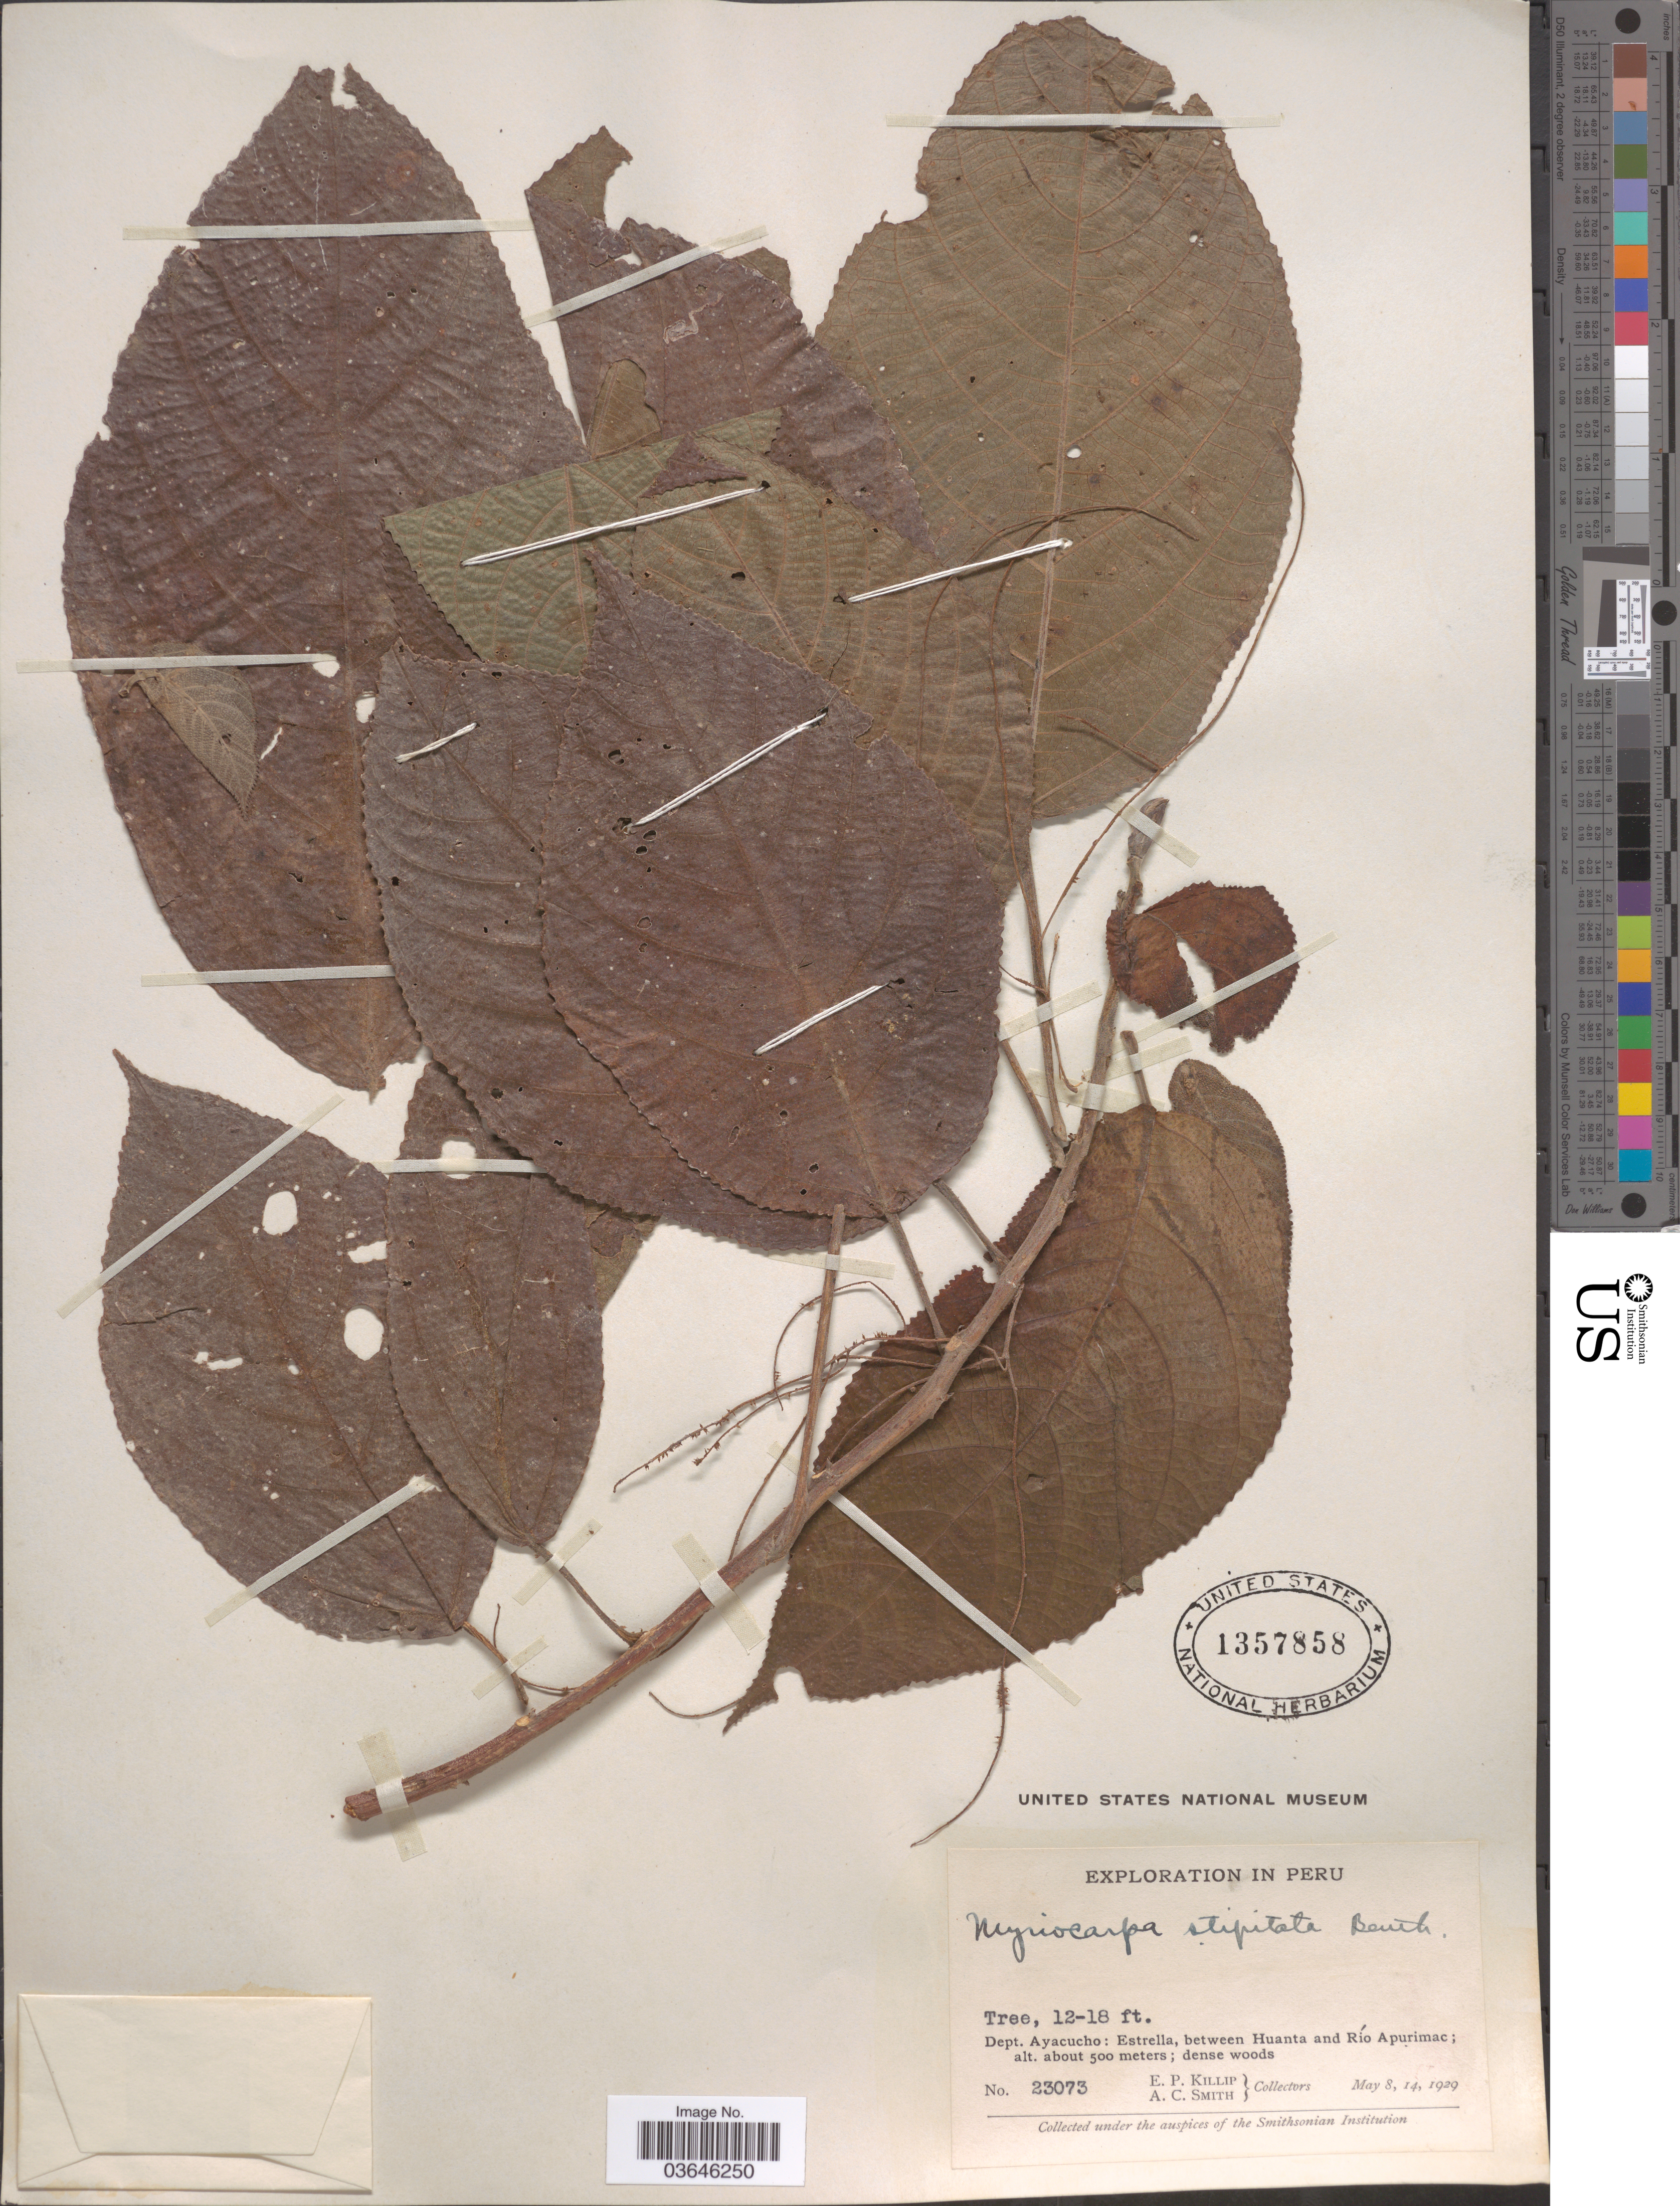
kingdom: Plantae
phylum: Tracheophyta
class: Magnoliopsida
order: Rosales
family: Urticaceae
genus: Myriocarpa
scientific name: Myriocarpa stipitata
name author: Benth.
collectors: E. P. Killip & A. C. Smith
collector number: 23073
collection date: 1929-05-08/1929-05-14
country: Peru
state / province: Ayacucho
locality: Dept. Ayacucho: Estrella, between Huanta and Río Apurimac.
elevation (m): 500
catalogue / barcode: US 1357858